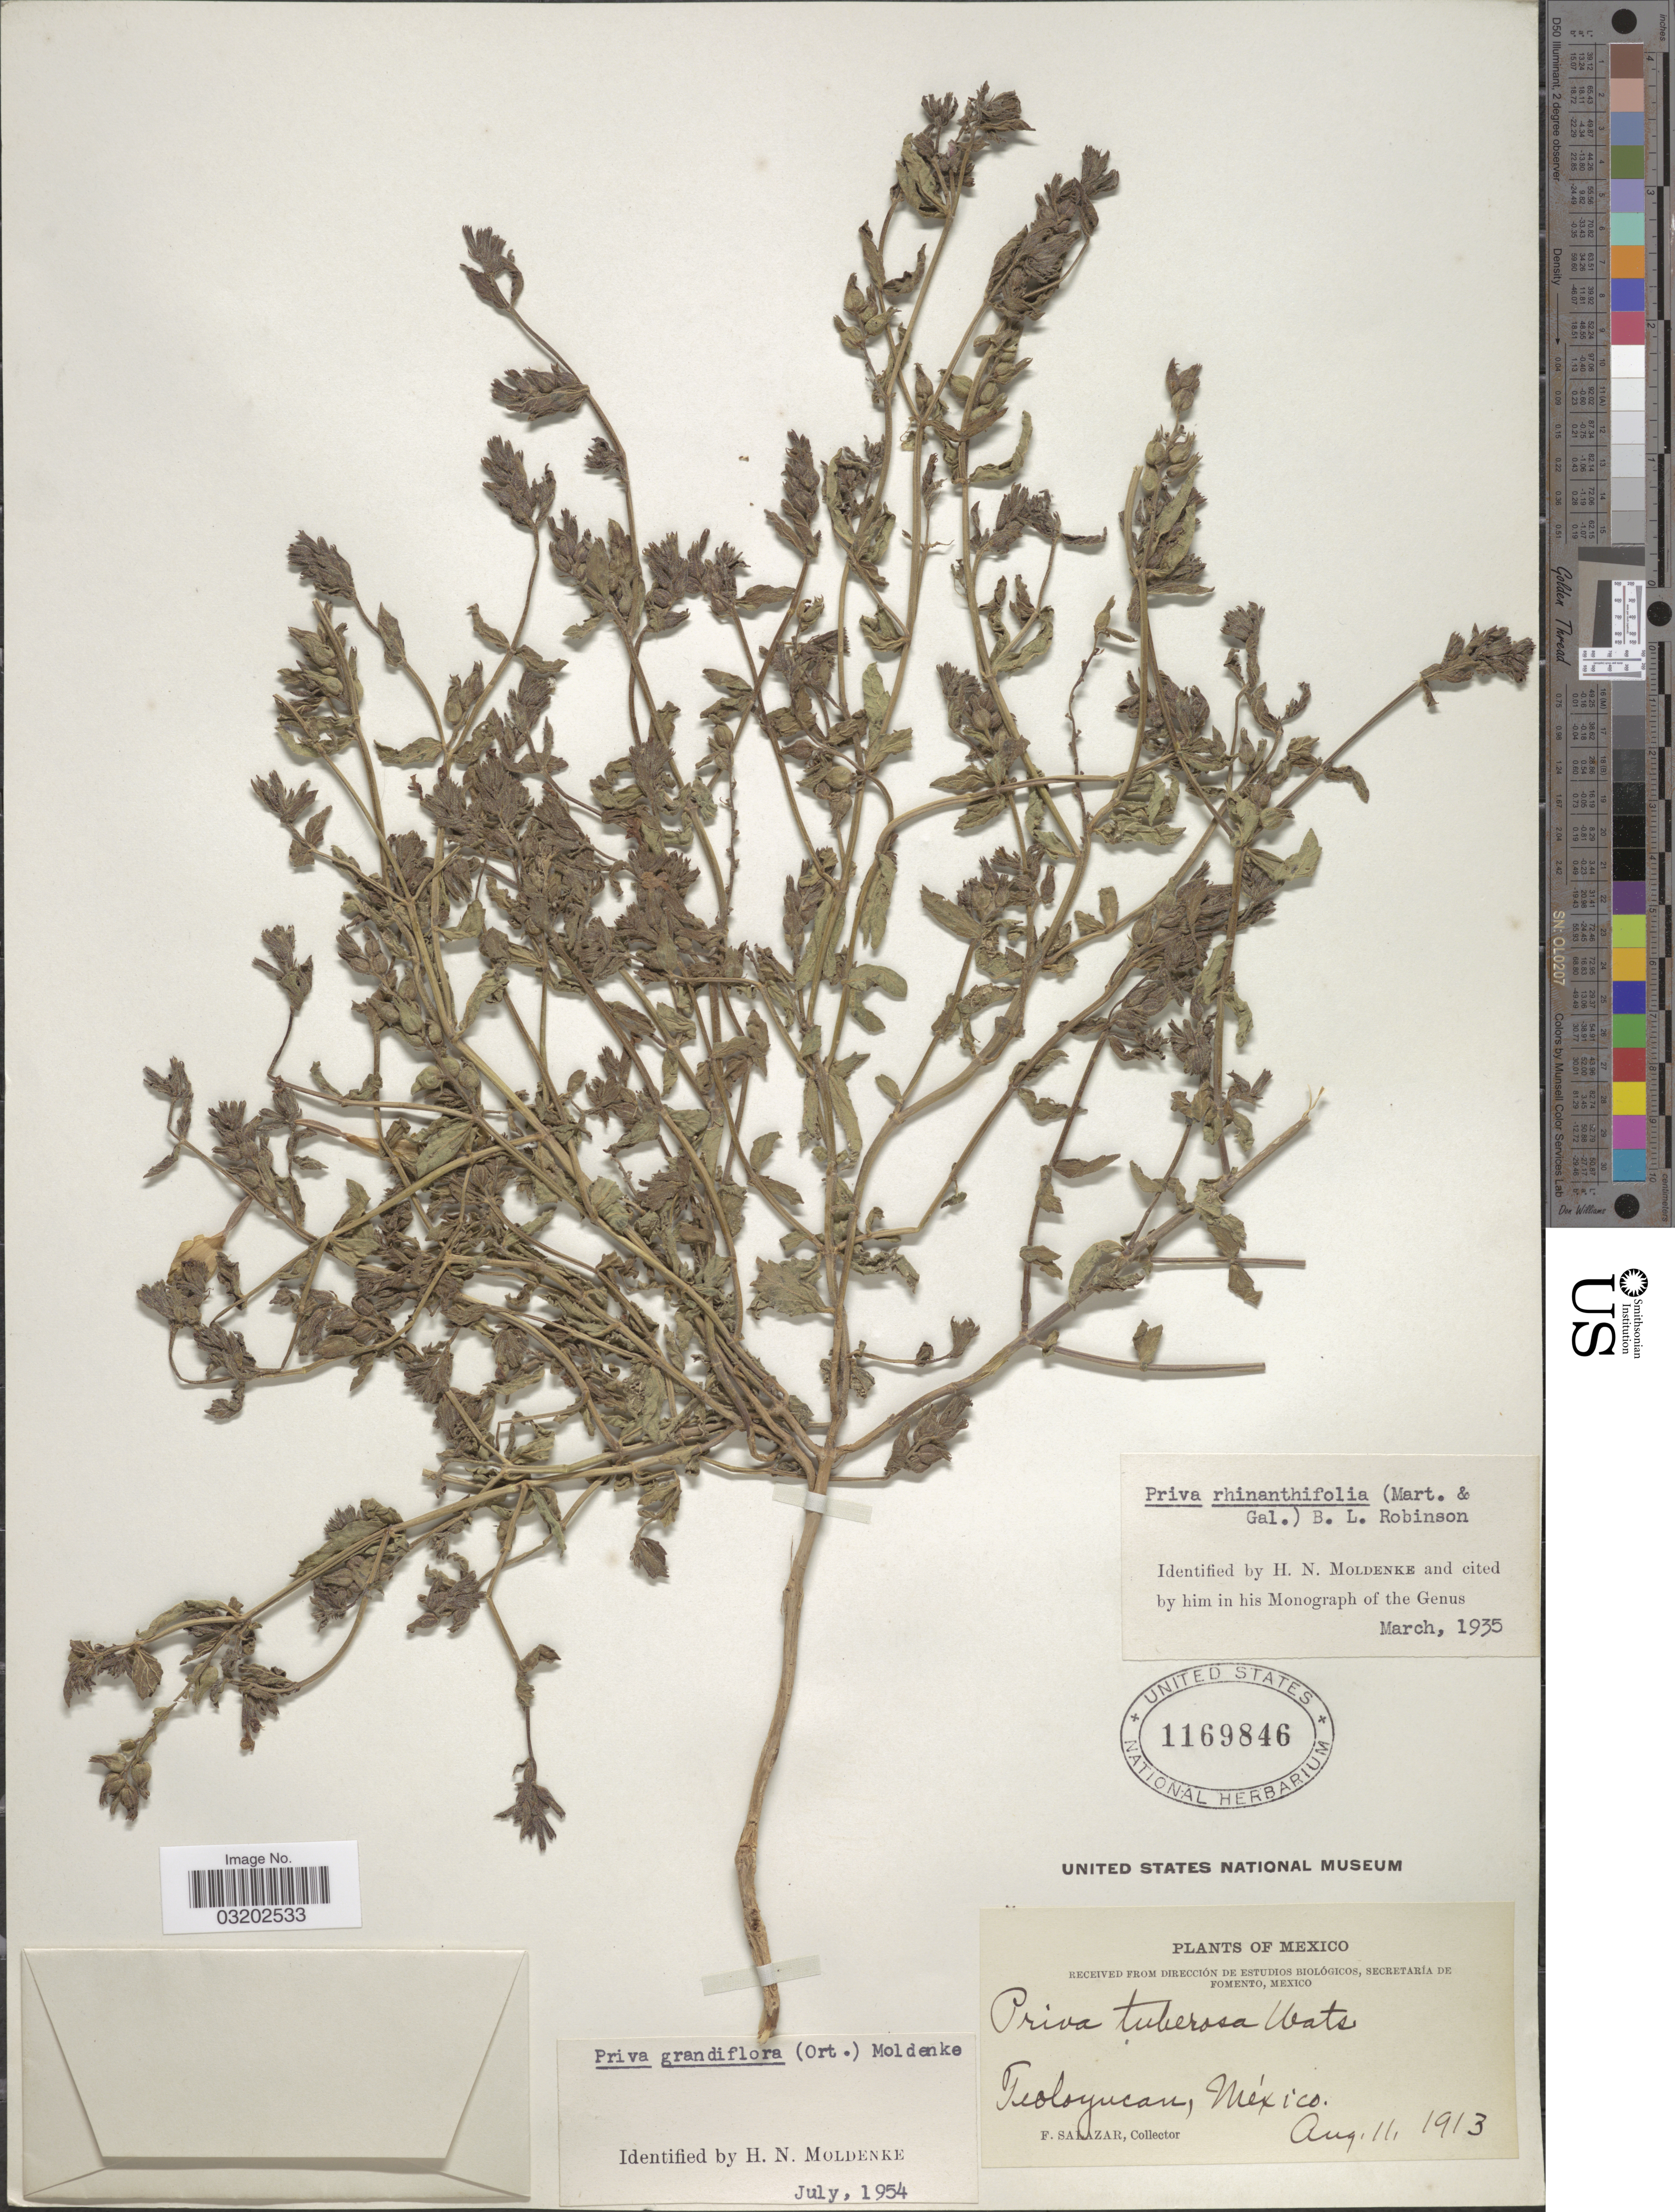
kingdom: Plantae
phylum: Tracheophyta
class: Magnoliopsida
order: Lamiales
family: Verbenaceae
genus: Priva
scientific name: Priva grandiflora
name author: Moldenke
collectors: F. Salazar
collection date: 1913-08-11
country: Mexico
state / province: México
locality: Teoloyucan.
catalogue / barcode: US 1169846